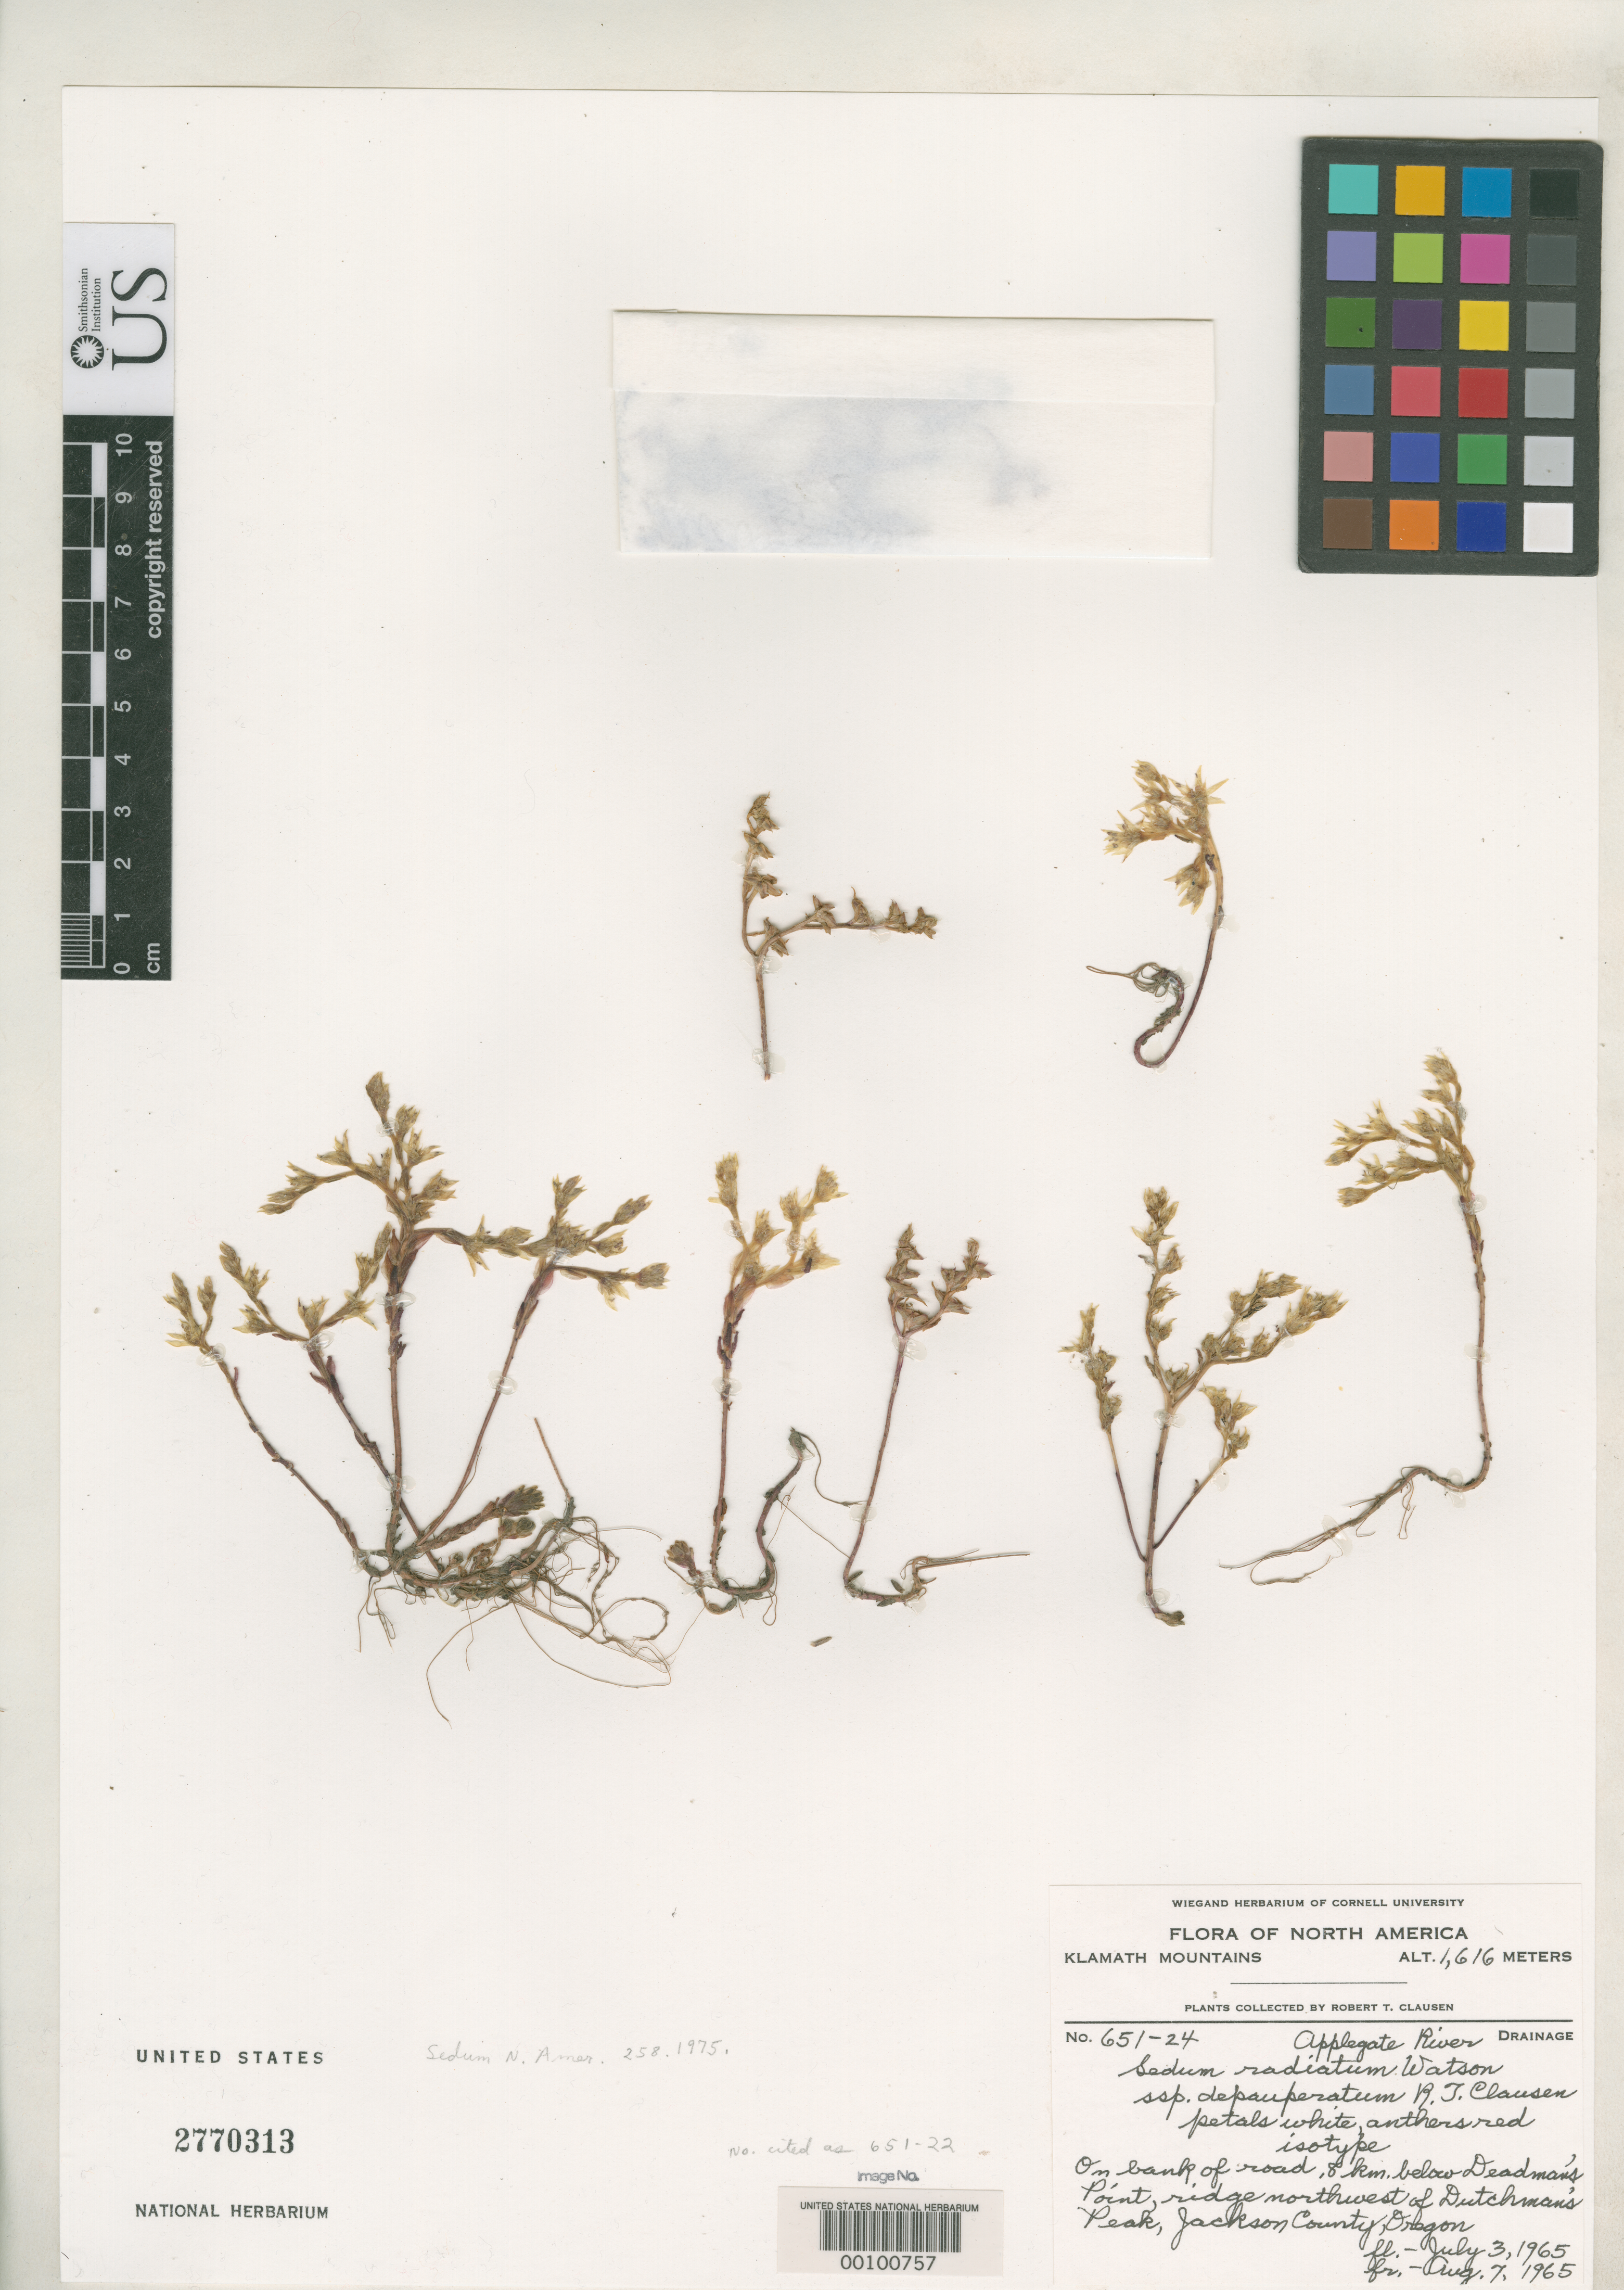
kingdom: Plantae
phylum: Tracheophyta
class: Magnoliopsida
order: Saxifragales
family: Crassulaceae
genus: Sedum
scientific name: Sedum radiatum subsp. depauperatum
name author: R.T. Clausen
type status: Isotype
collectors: R. T. Clausen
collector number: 651-24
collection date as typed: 03 Jul 1965 and 07 Aug 1965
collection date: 1965-07-03,1965-08-07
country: United States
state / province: Oregon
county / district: Jackson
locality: Klamath Mts., 8 km. below Deadman's Point.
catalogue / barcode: US 2770313